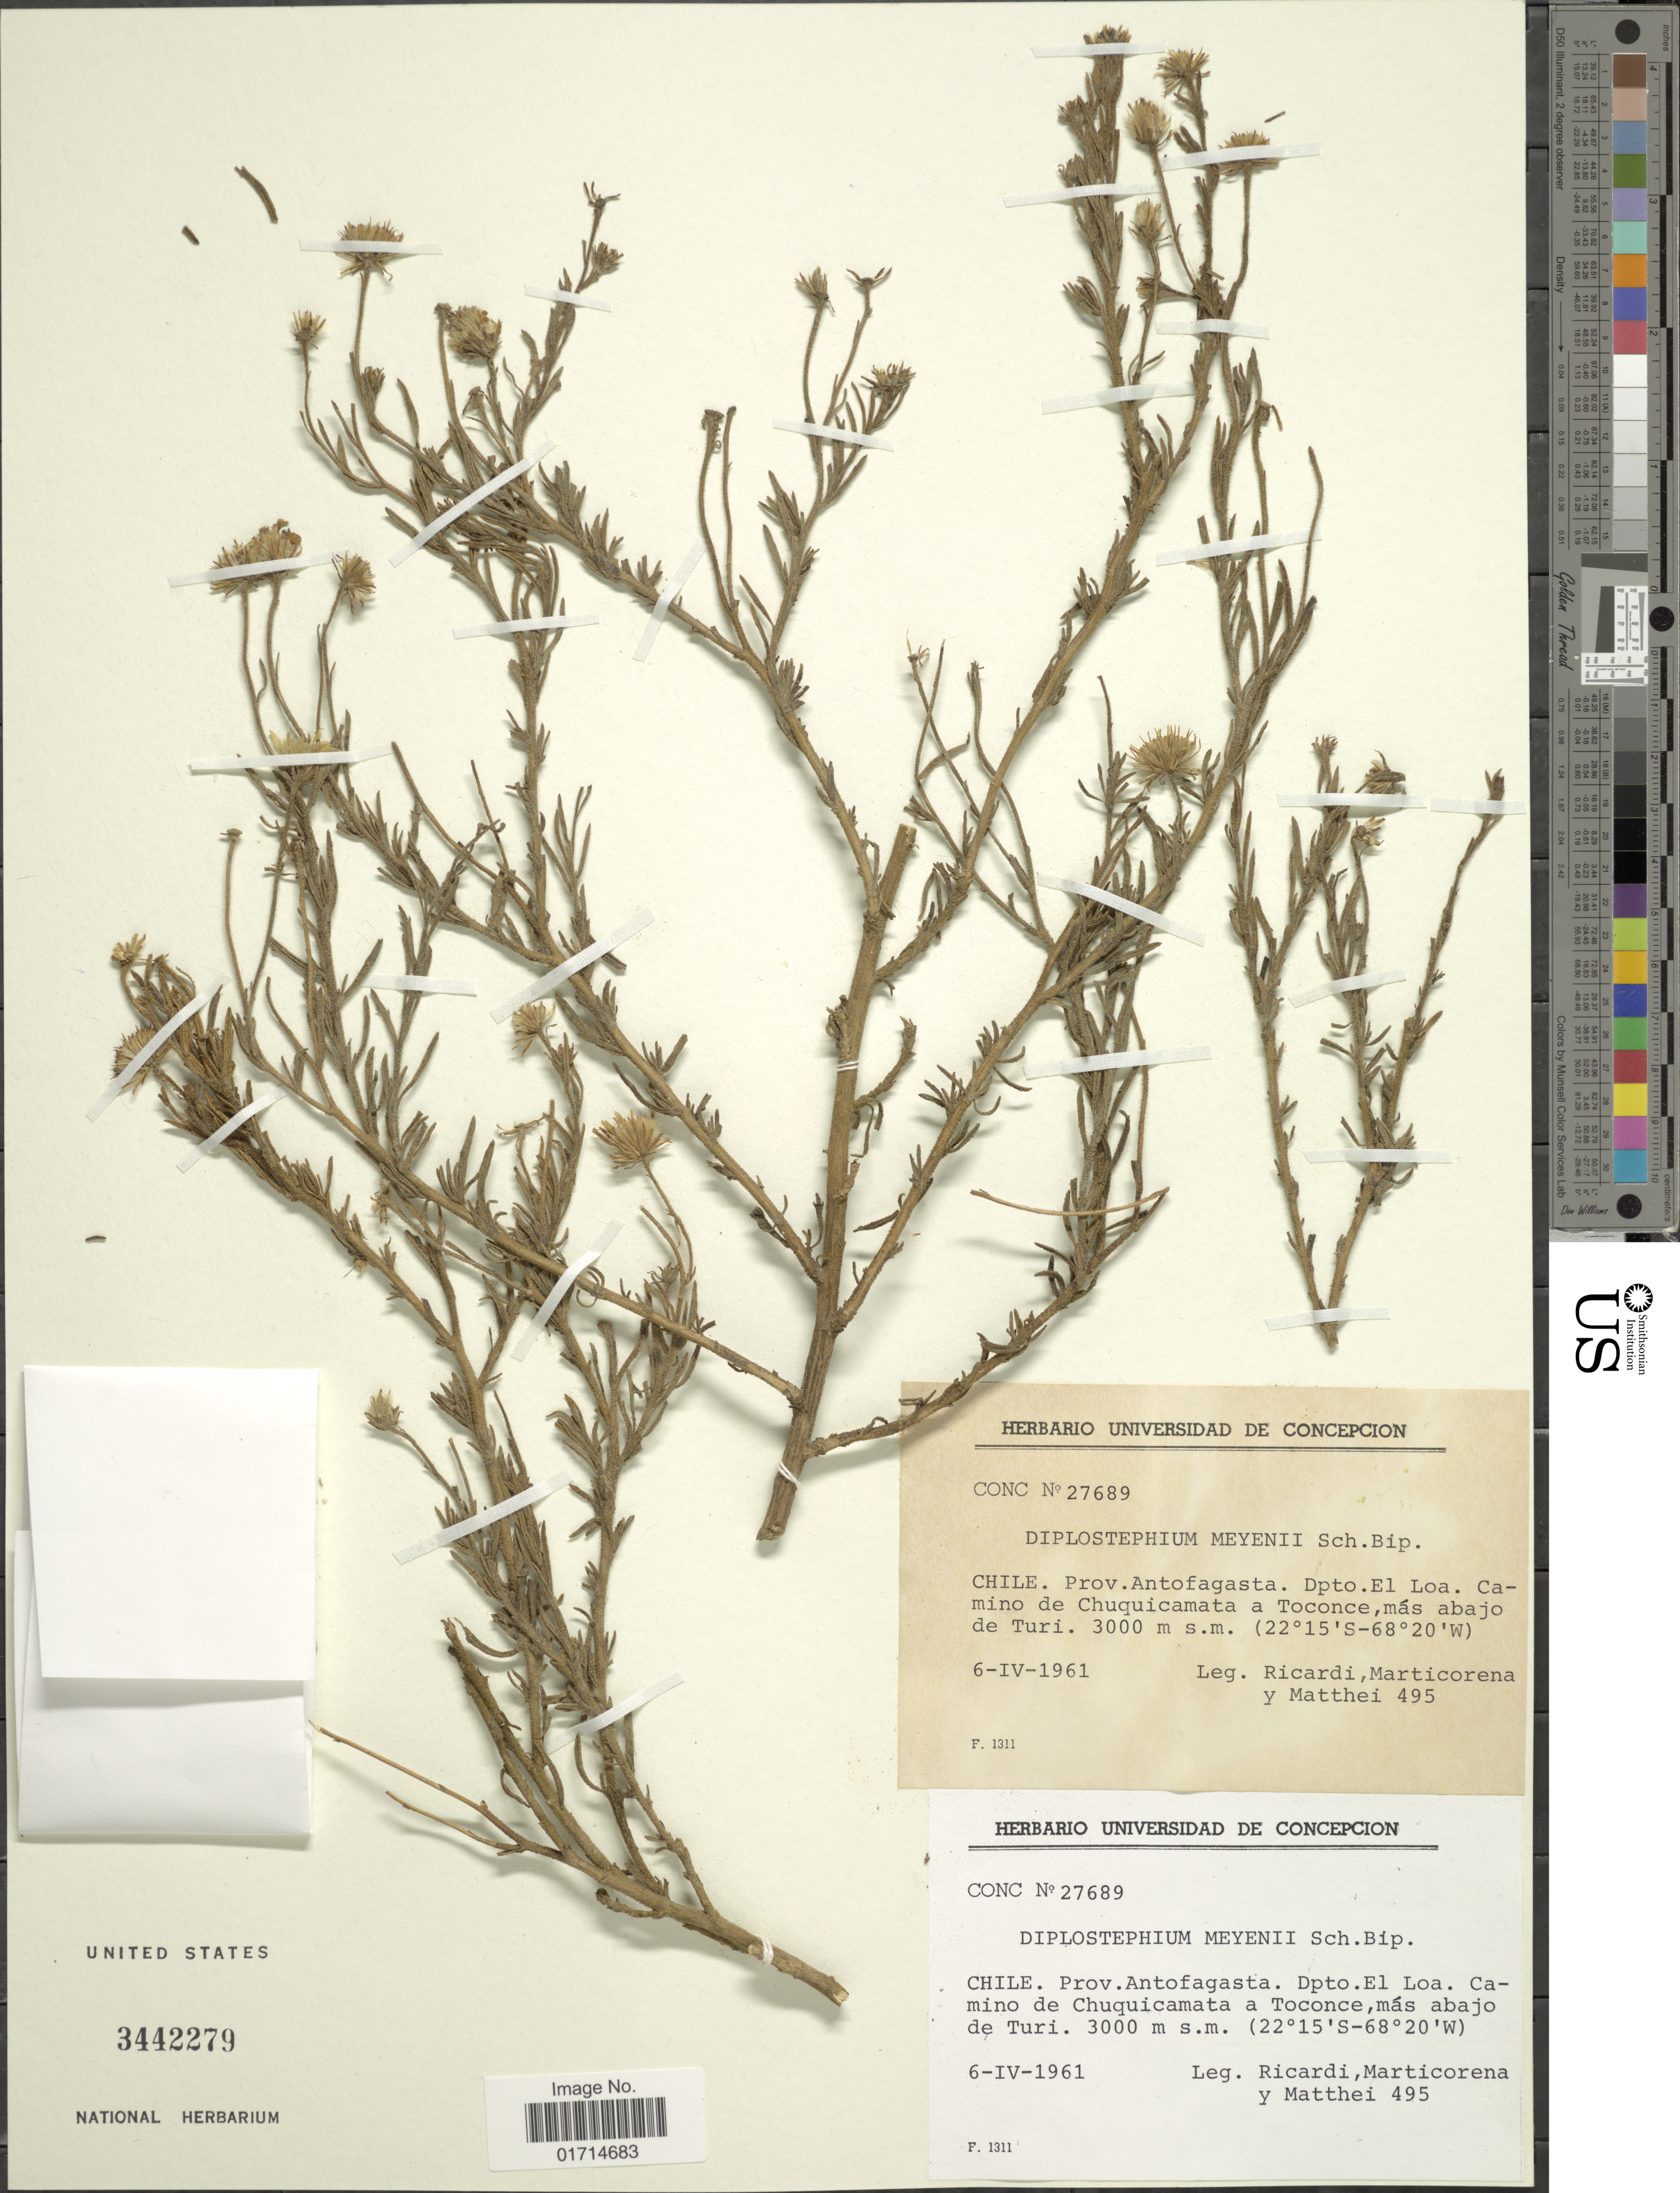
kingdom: Plantae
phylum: Tracheophyta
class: Magnoliopsida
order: Asterales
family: Asteraceae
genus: Diplostephium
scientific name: Diplostephium meyenii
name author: (Sch. Bip. ex Wedd.) S.F. Blake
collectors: Ricardi, Marticorena & O. Matthei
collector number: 495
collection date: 1961-04-06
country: Chile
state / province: Antofagasta (II)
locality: Dpto. El Loa, Camino de Chuquicamata a Toconce, mas abajo de Turi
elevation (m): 3000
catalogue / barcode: US 3442279